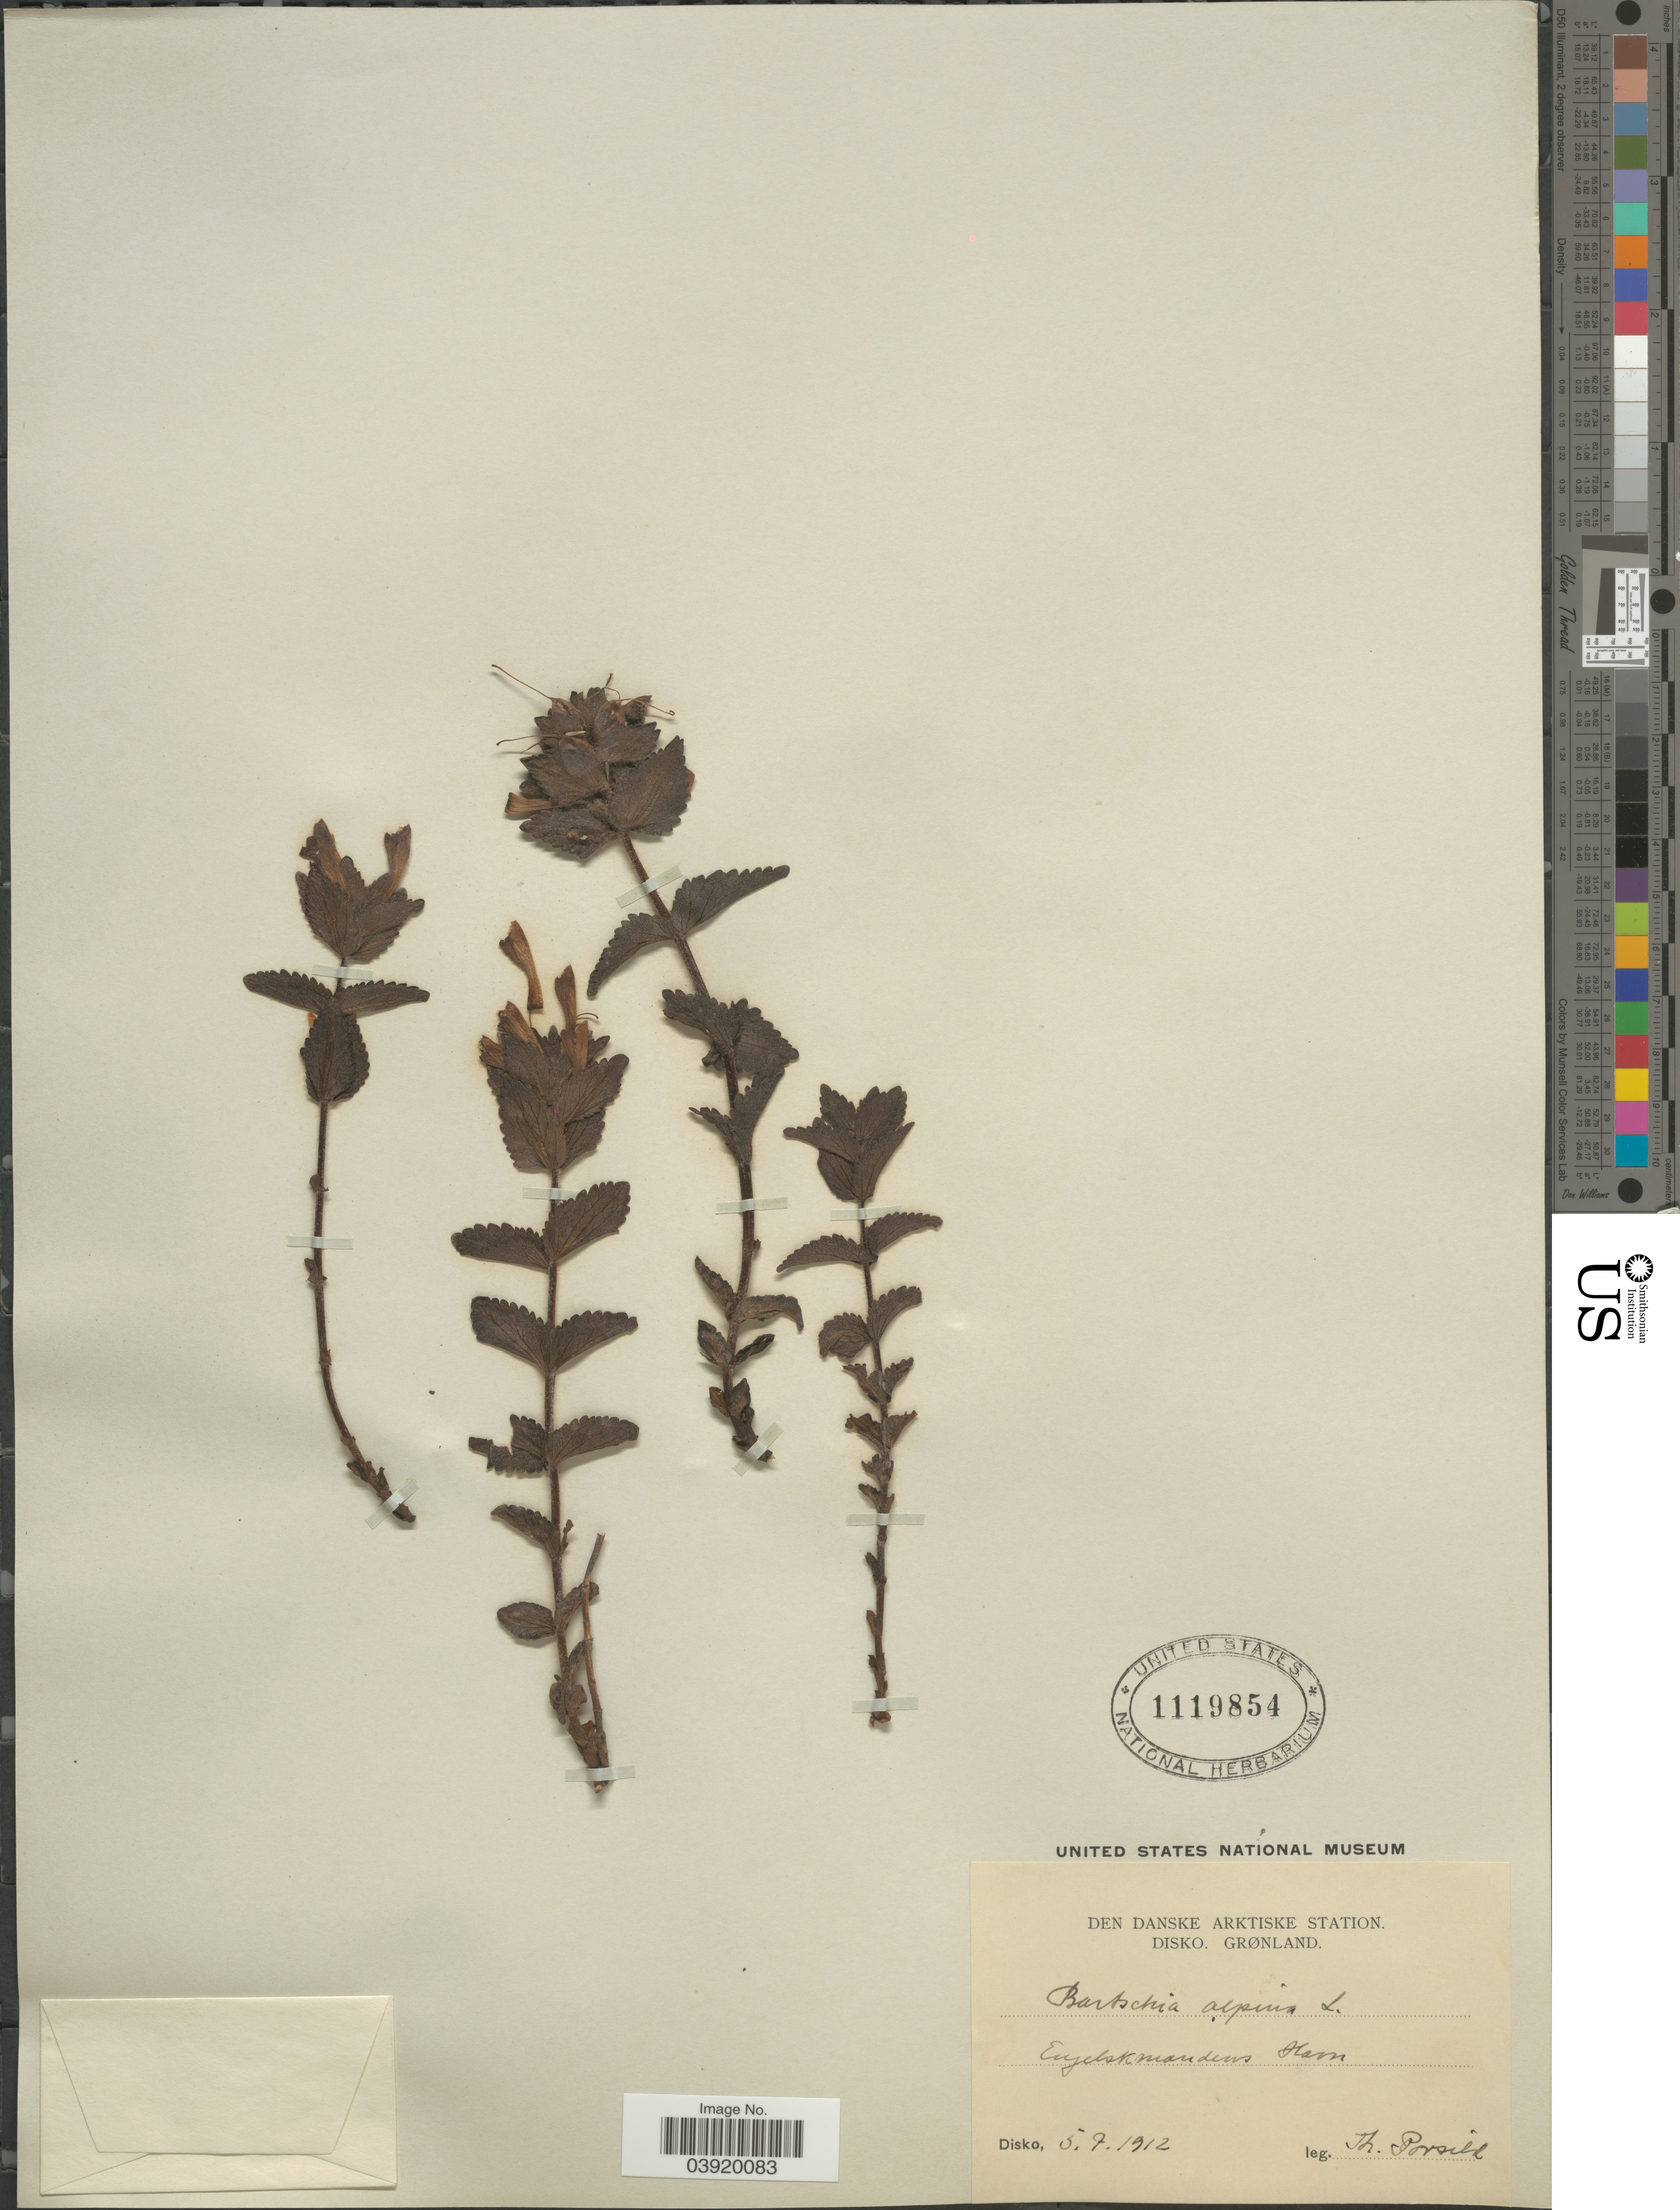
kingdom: Plantae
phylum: Tracheophyta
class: Magnoliopsida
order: Lamiales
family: Orobanchaceae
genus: Bartsia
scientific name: Bartsia alpina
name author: L.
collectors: T. Porsild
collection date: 1912-07-05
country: Greenland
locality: Den Danske Arktiske Station Disko, Grønland. Enjelskmandens Ham.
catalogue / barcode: US 1119854